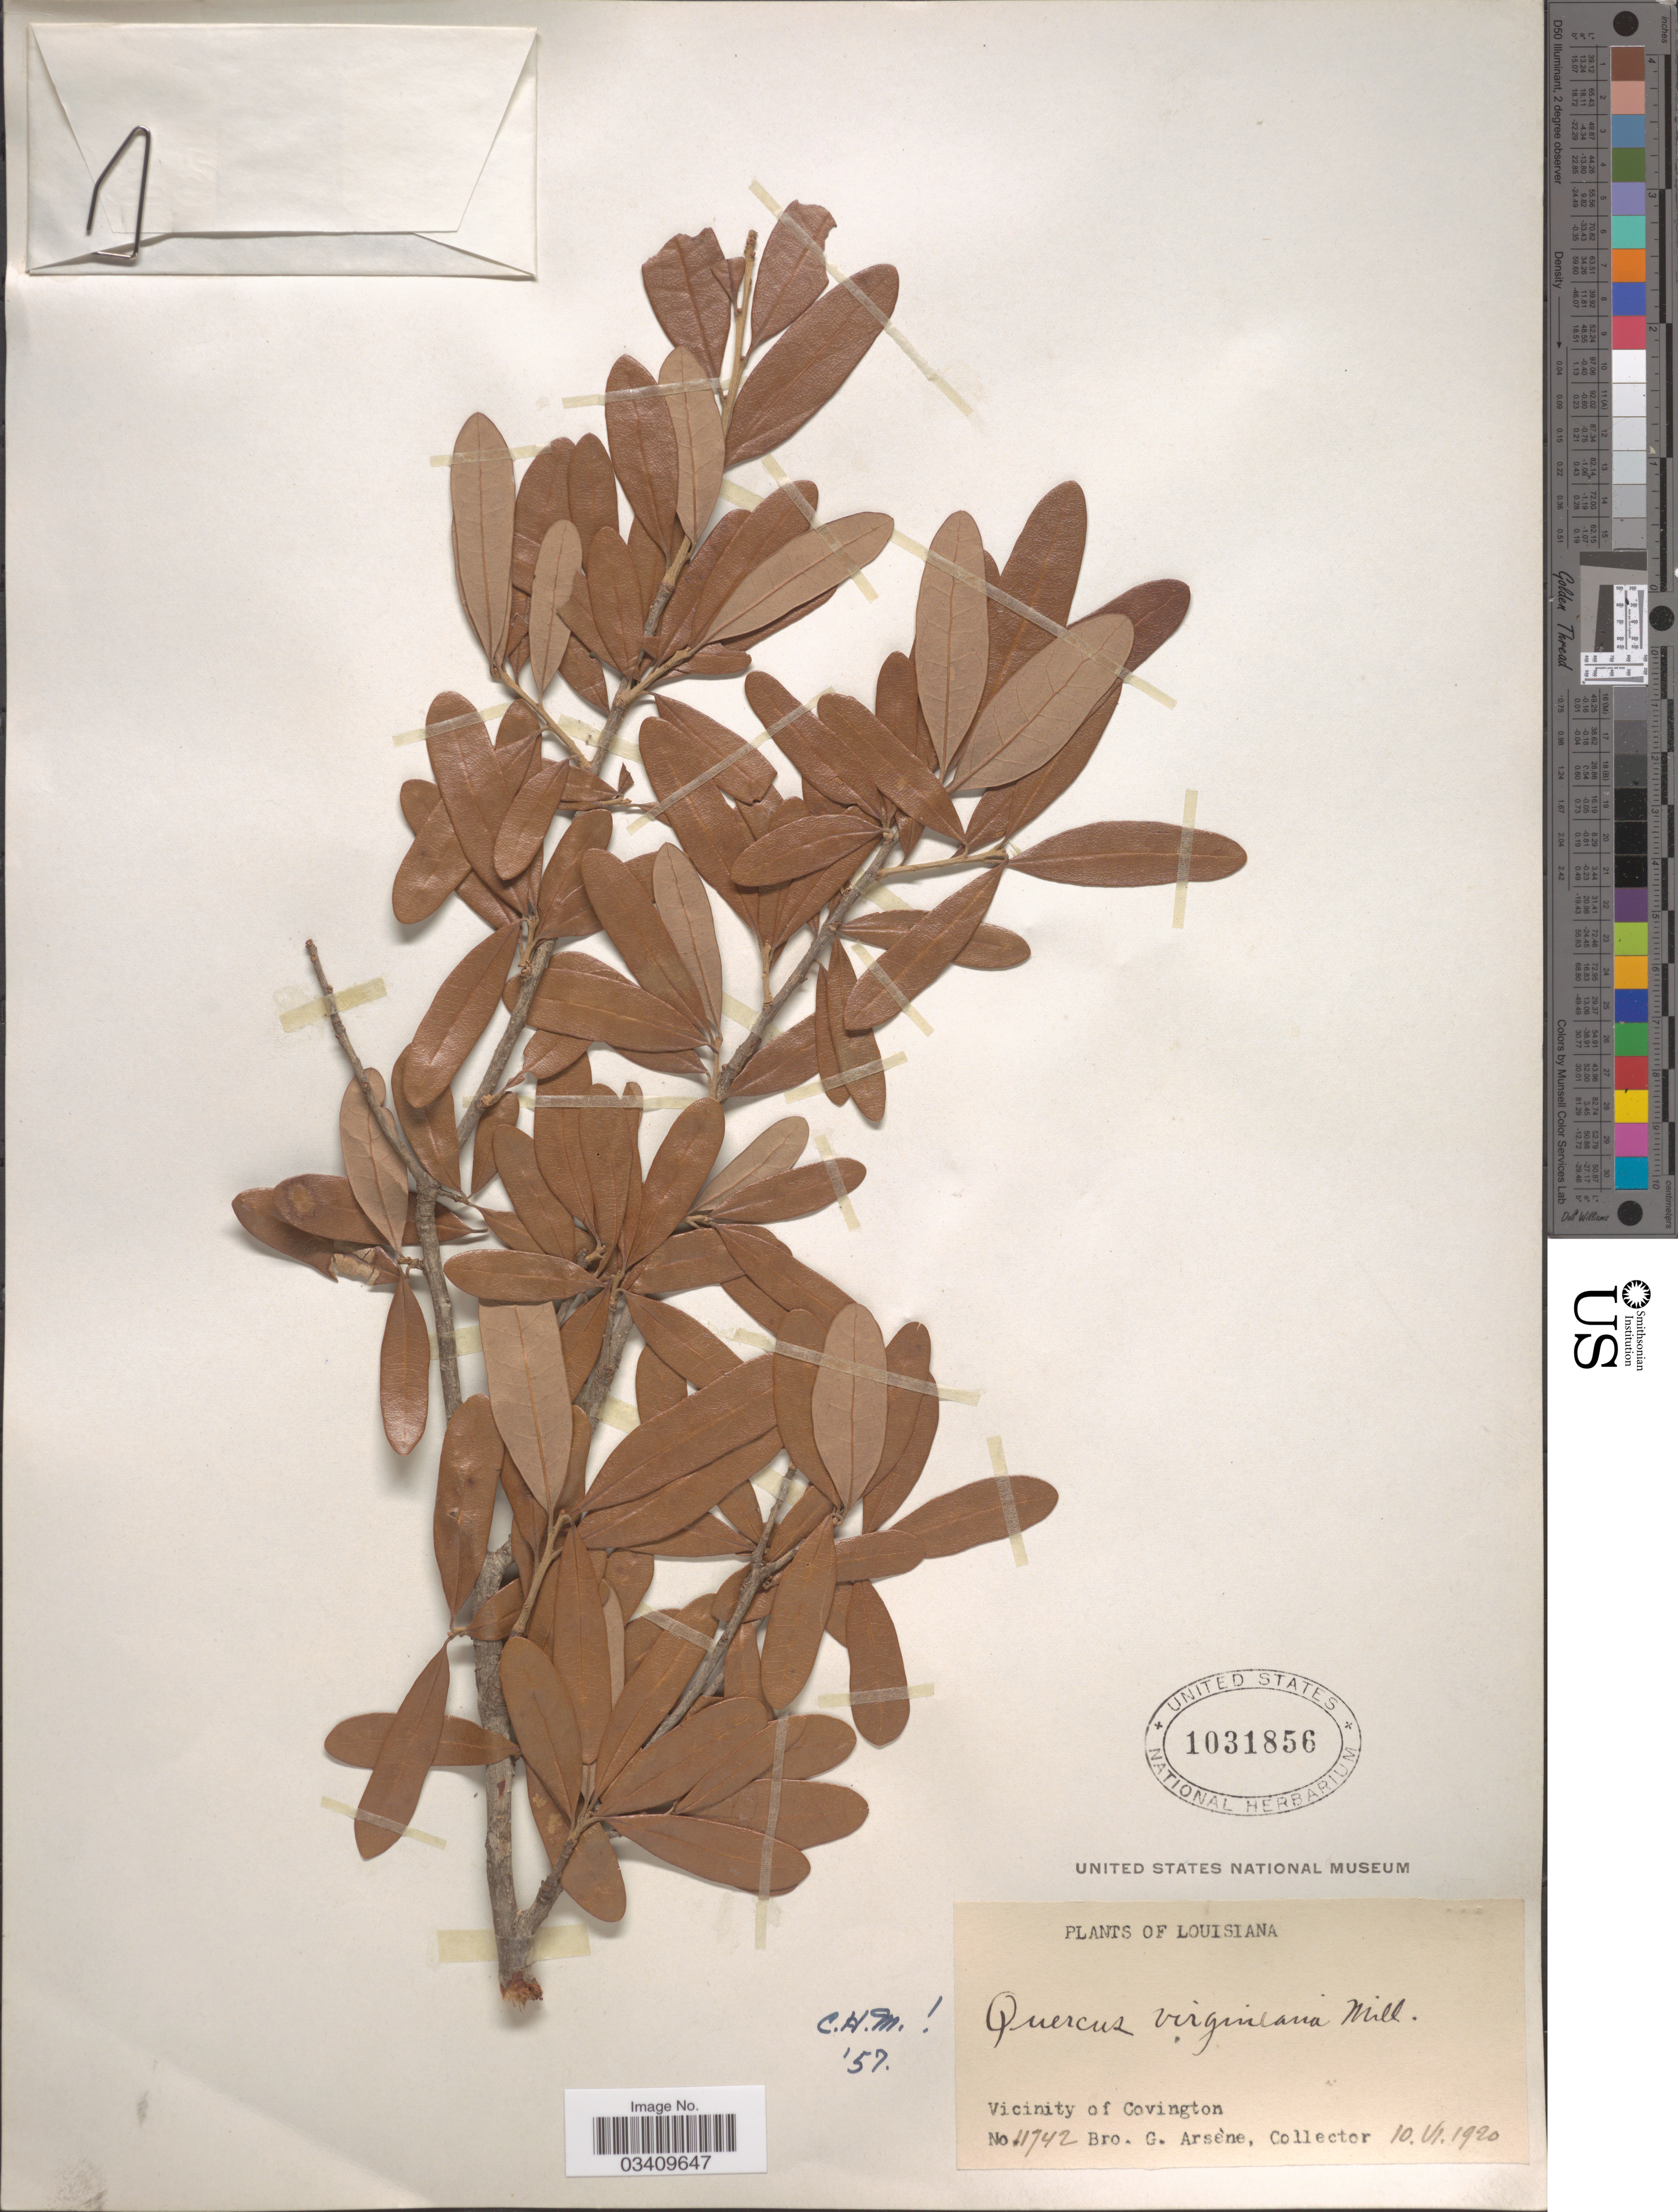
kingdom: Plantae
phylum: Tracheophyta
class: Magnoliopsida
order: Fagales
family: Fagaceae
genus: Quercus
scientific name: Quercus virginiana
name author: Mill.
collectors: Bro. G. Arsène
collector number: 11742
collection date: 1920-06-10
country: United States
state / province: Louisiana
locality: Vicinity of Covington.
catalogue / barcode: US 1031856